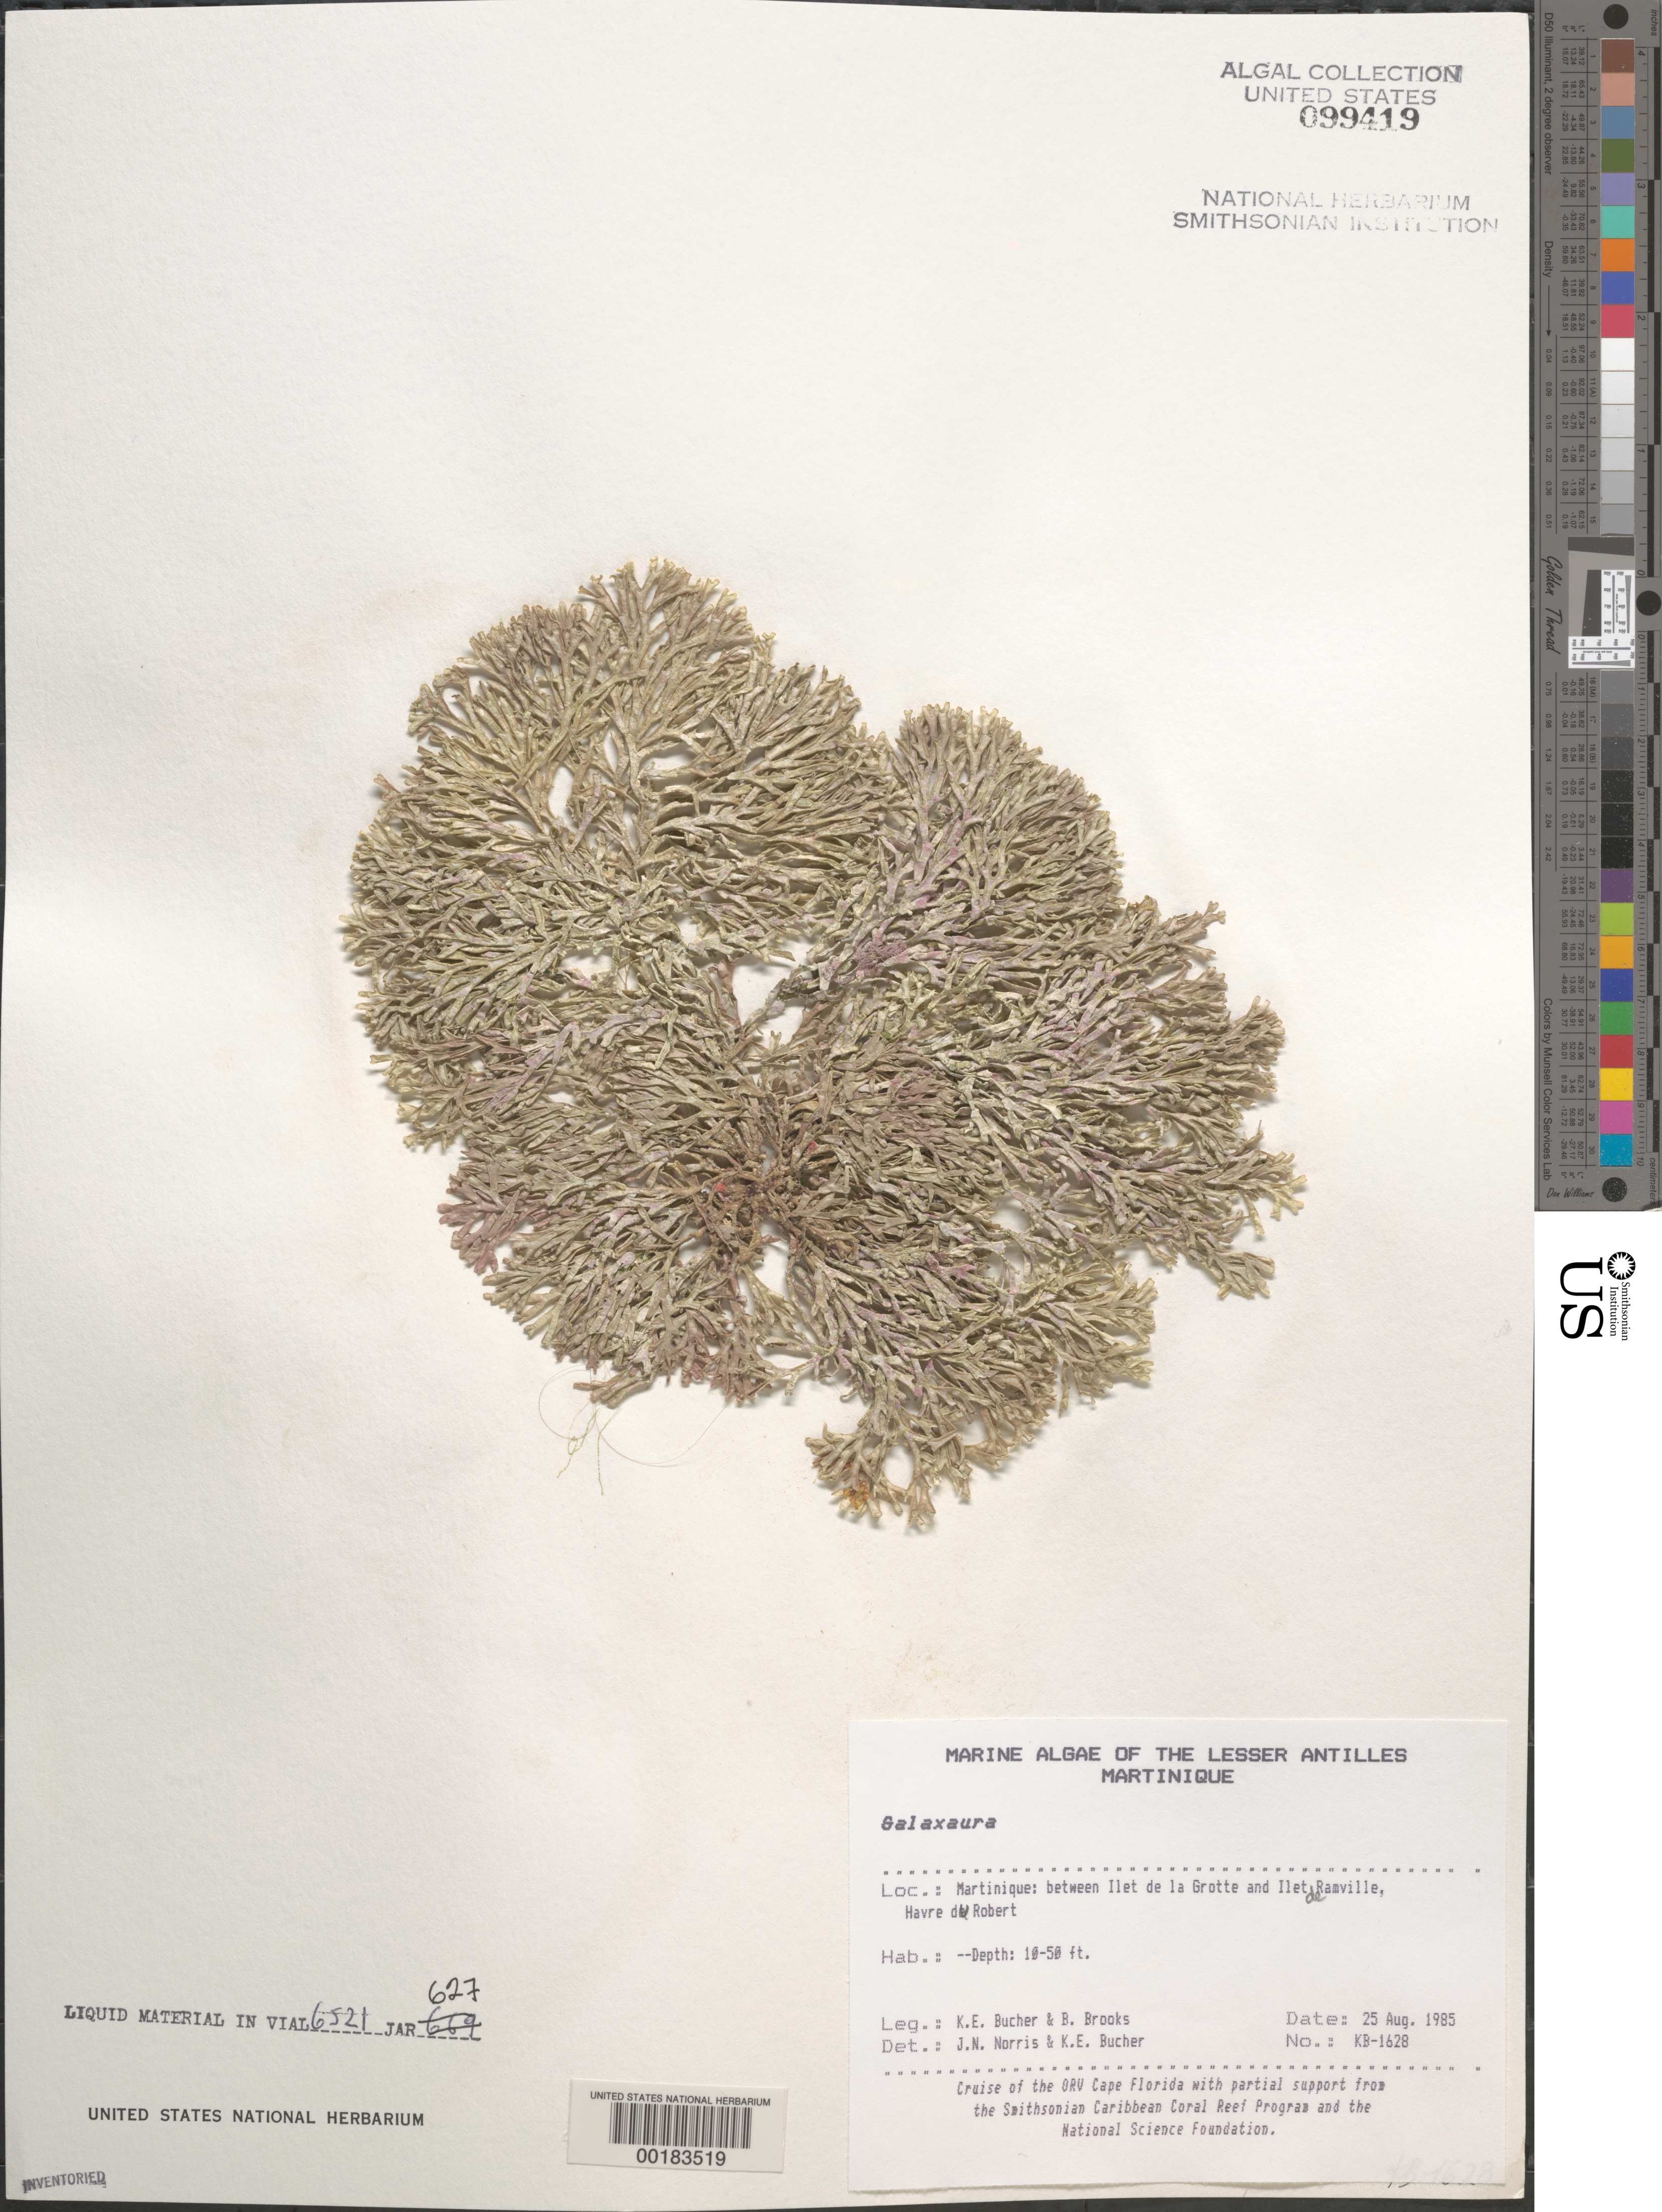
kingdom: Plantae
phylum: Rhodophyta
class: Florideophyceae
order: Nemaliales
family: Galaxauraceae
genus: Galaxaura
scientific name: Galaxaura sp.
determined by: Norris, J. N.; Bucher, K. E.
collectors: K. E. Bucher & B. Brooks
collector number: Kb-1628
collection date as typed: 25 Aug 1985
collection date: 1985-08-25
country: Martinique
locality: Between Ilet de la Grotte and Ilet de Ramville, Havre du Robert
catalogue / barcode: US 99419